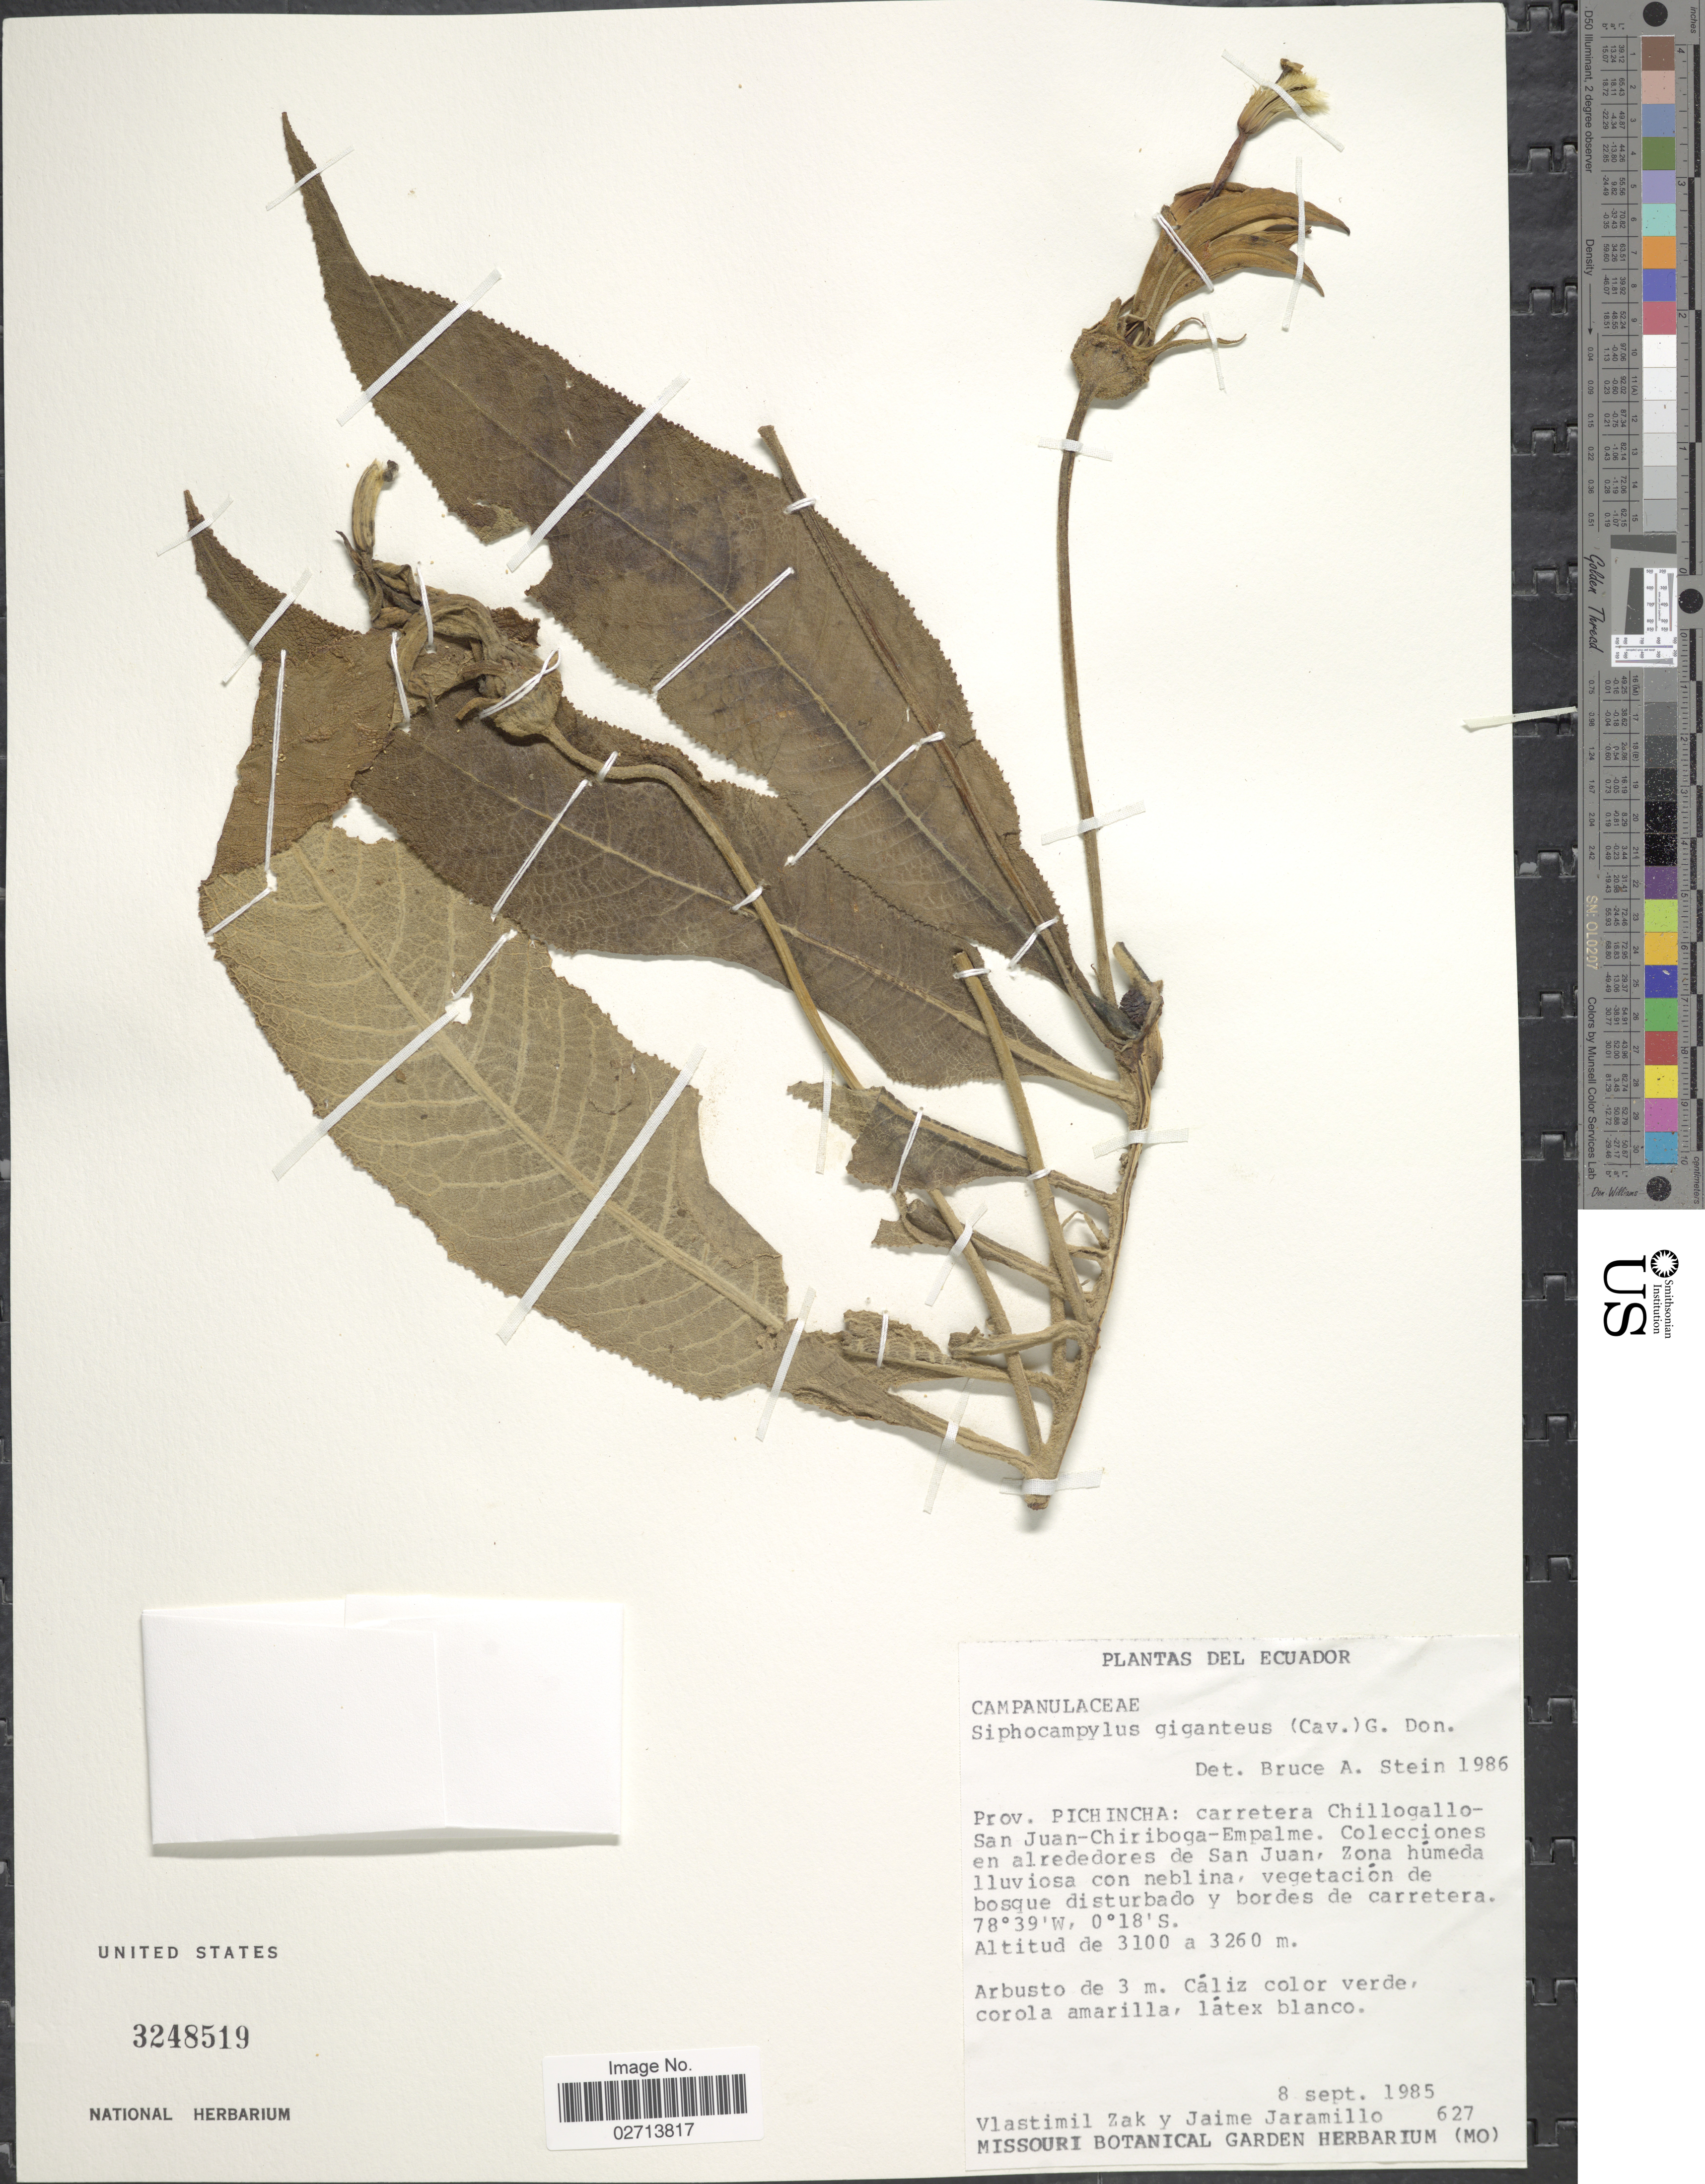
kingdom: Plantae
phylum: Tracheophyta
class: Magnoliopsida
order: Asterales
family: Campanulaceae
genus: Siphocampylus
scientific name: Siphocampylus giganteus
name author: (Cav.) G. Don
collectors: V. Zak & J. Jaramillo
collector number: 627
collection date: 1985-09-08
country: Ecuador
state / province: Pichincha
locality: Carretera Chillogallo-San Juan-Chiriboga-Empalma. En alrededores de San Juan, zona húmeda lluviosa con neblina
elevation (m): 3100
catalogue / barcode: US 3248519